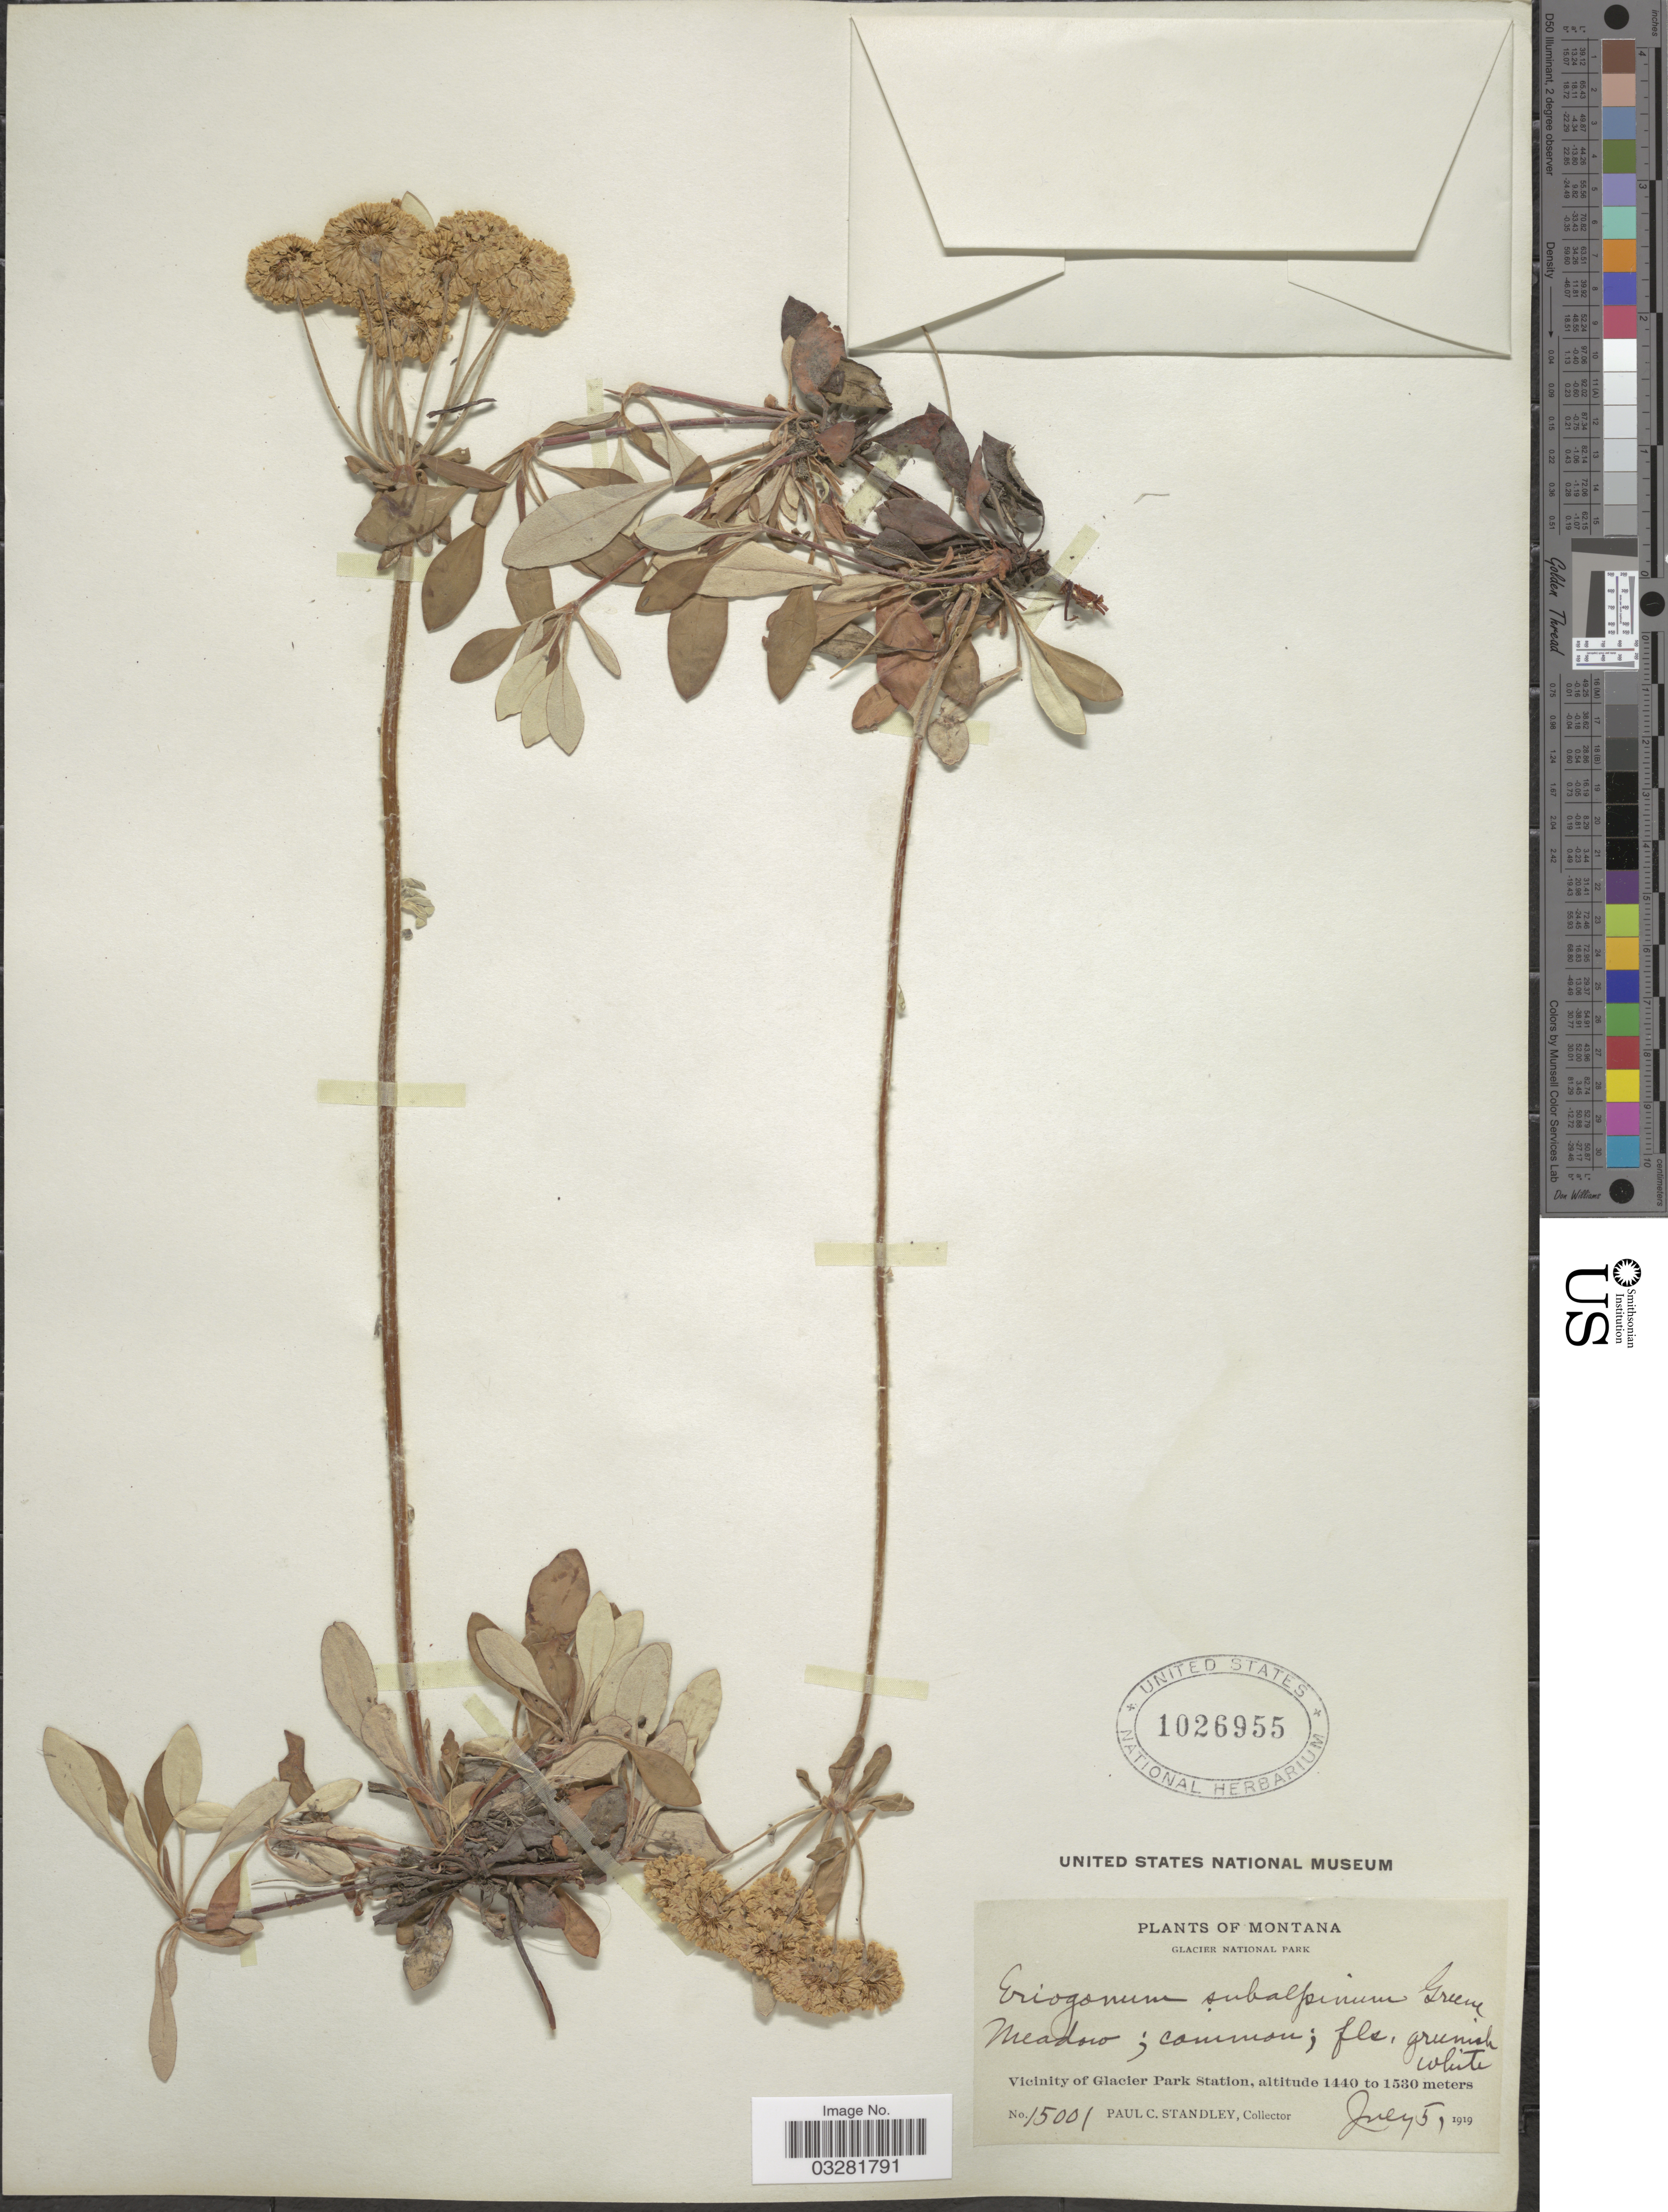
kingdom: Plantae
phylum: Tracheophyta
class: Magnoliopsida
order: Caryophyllales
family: Polygonaceae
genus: Eriogonum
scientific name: Eriogonum umbellatum var. subalpinum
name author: M.E. Jones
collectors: P. C. Standley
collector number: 15001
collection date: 1919-07-05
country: United States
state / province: Montana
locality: Glacier National Park. Vicinity of Glacier Park Station.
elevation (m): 1440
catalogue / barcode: US 1026955